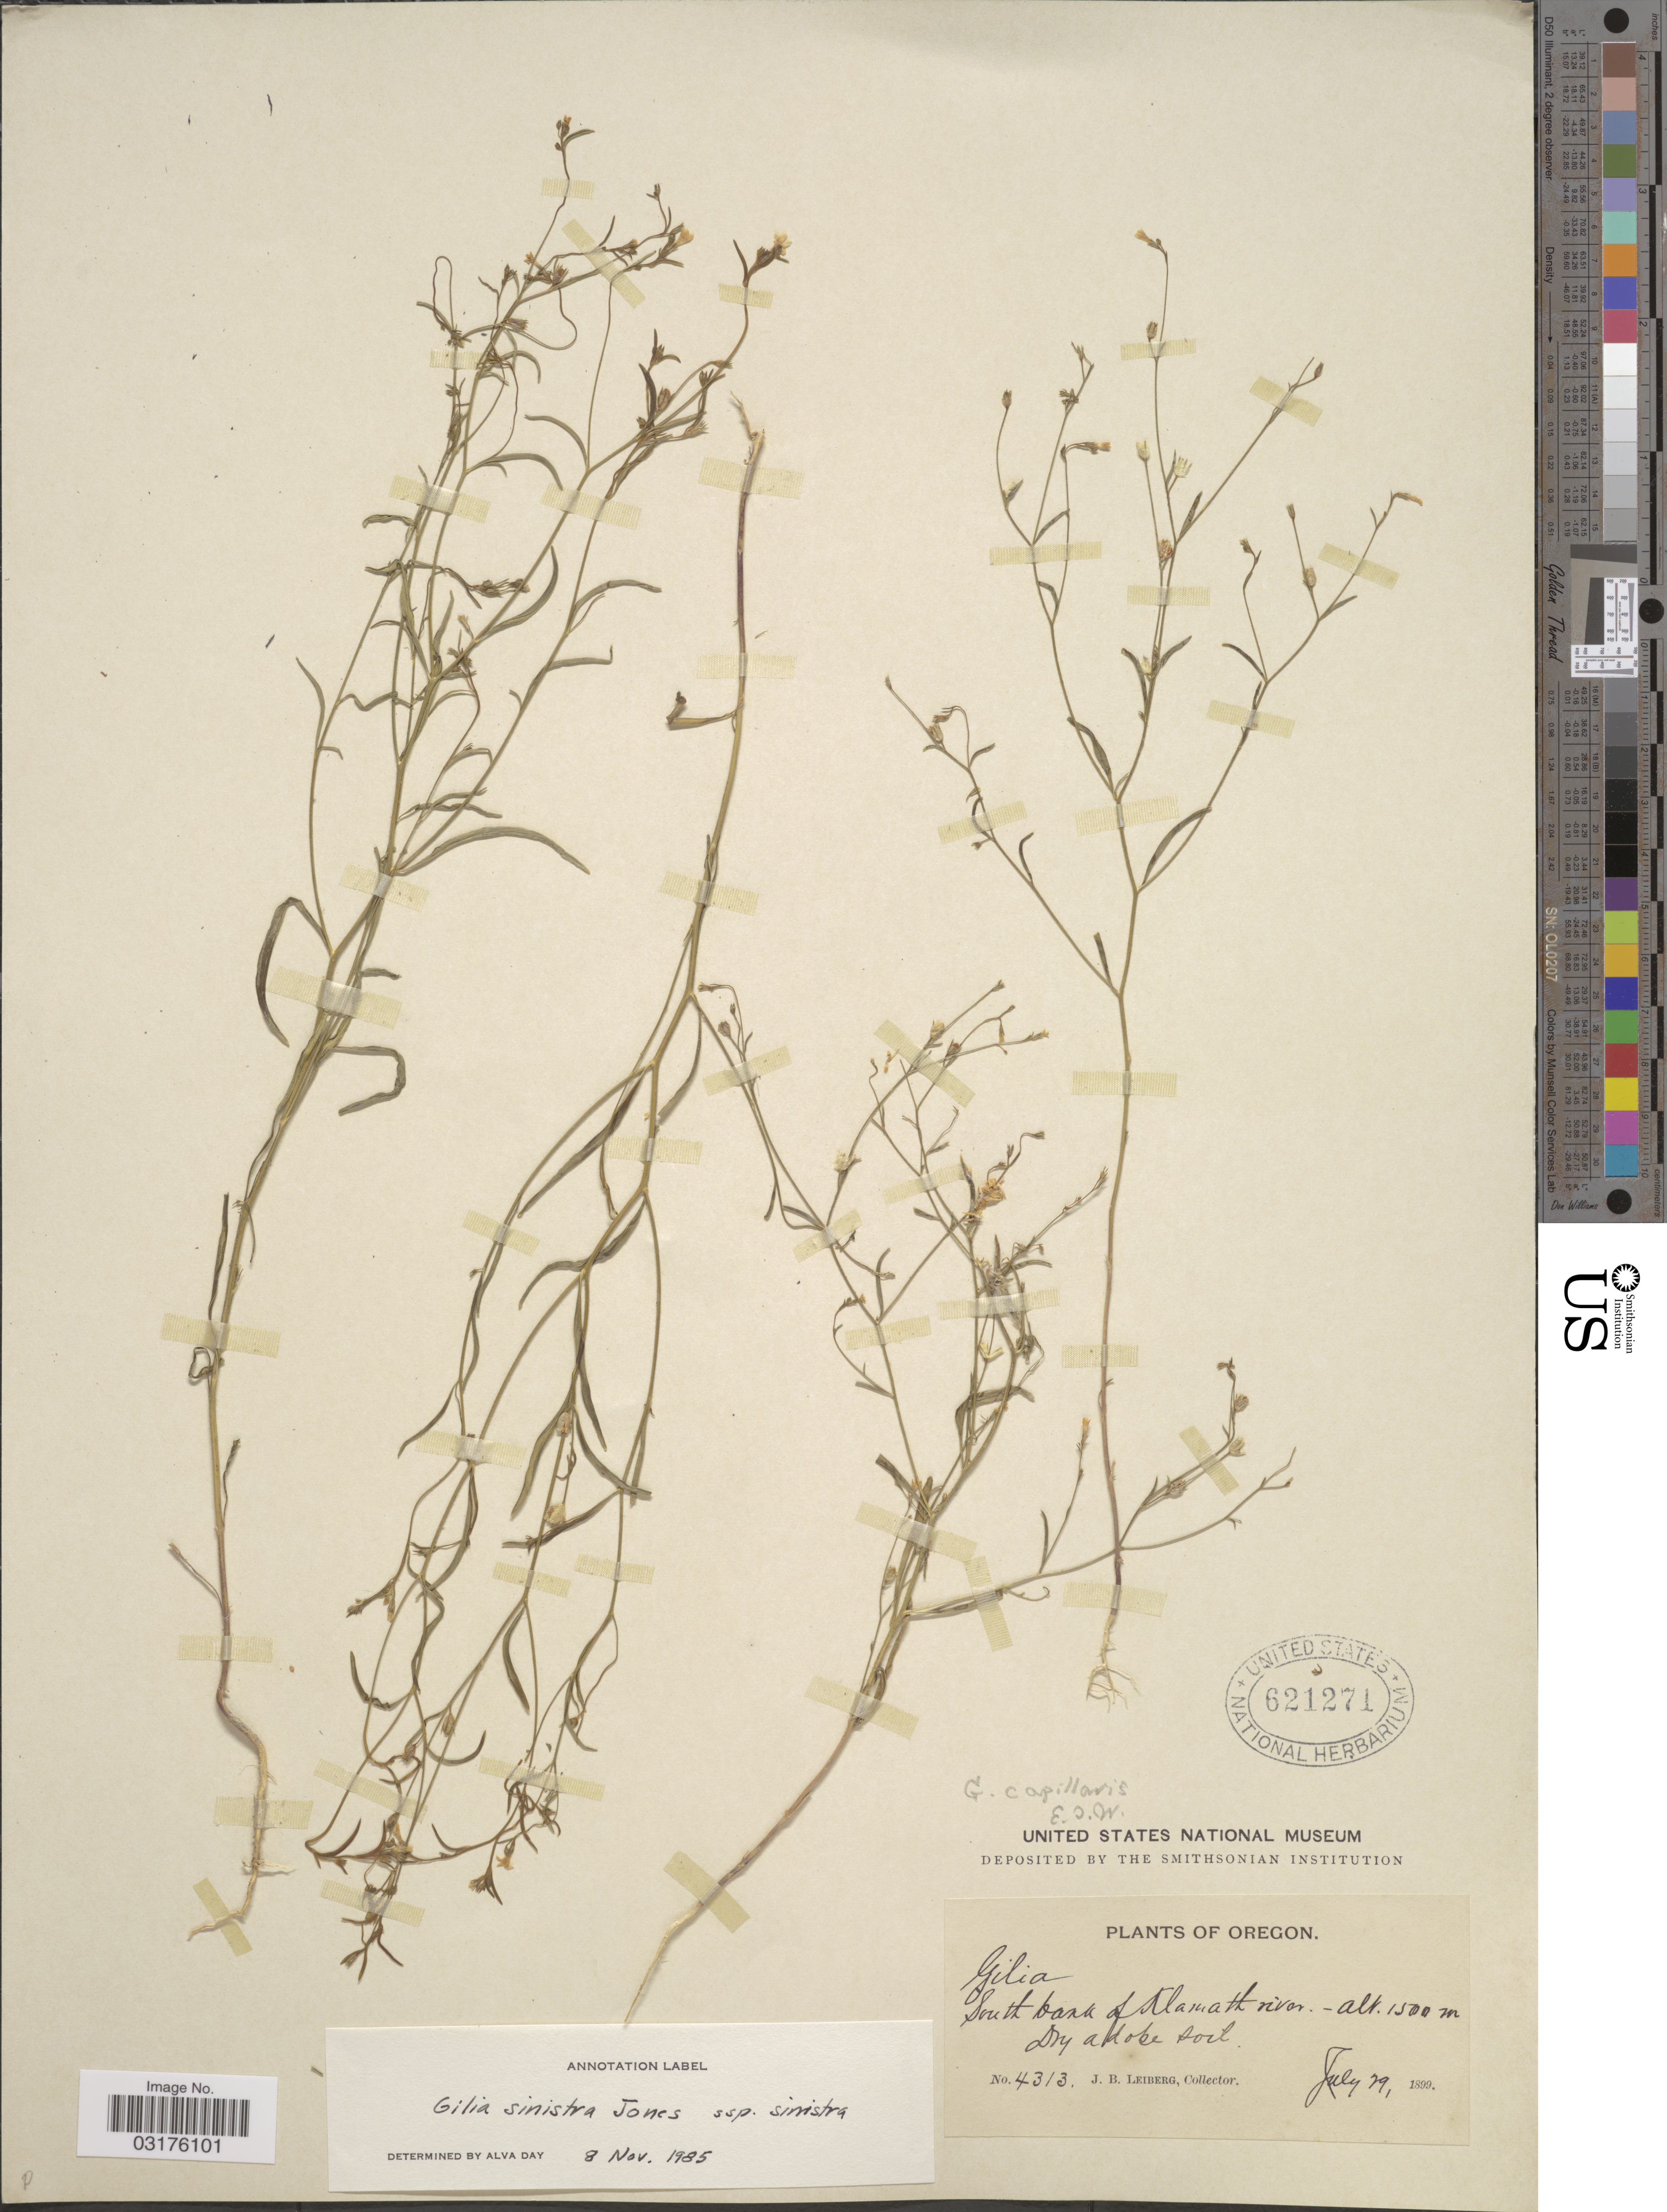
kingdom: Plantae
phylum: Tracheophyta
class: Magnoliopsida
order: Ericales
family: Polemoniaceae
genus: Navarretia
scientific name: Navarretia sinistra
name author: (M.E. Jones) L.A. Johnson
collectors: J. B. Leiberg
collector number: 4313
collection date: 1899-07-29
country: United States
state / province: Oregon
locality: South bank of Klamath river.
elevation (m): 1500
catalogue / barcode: US 621271